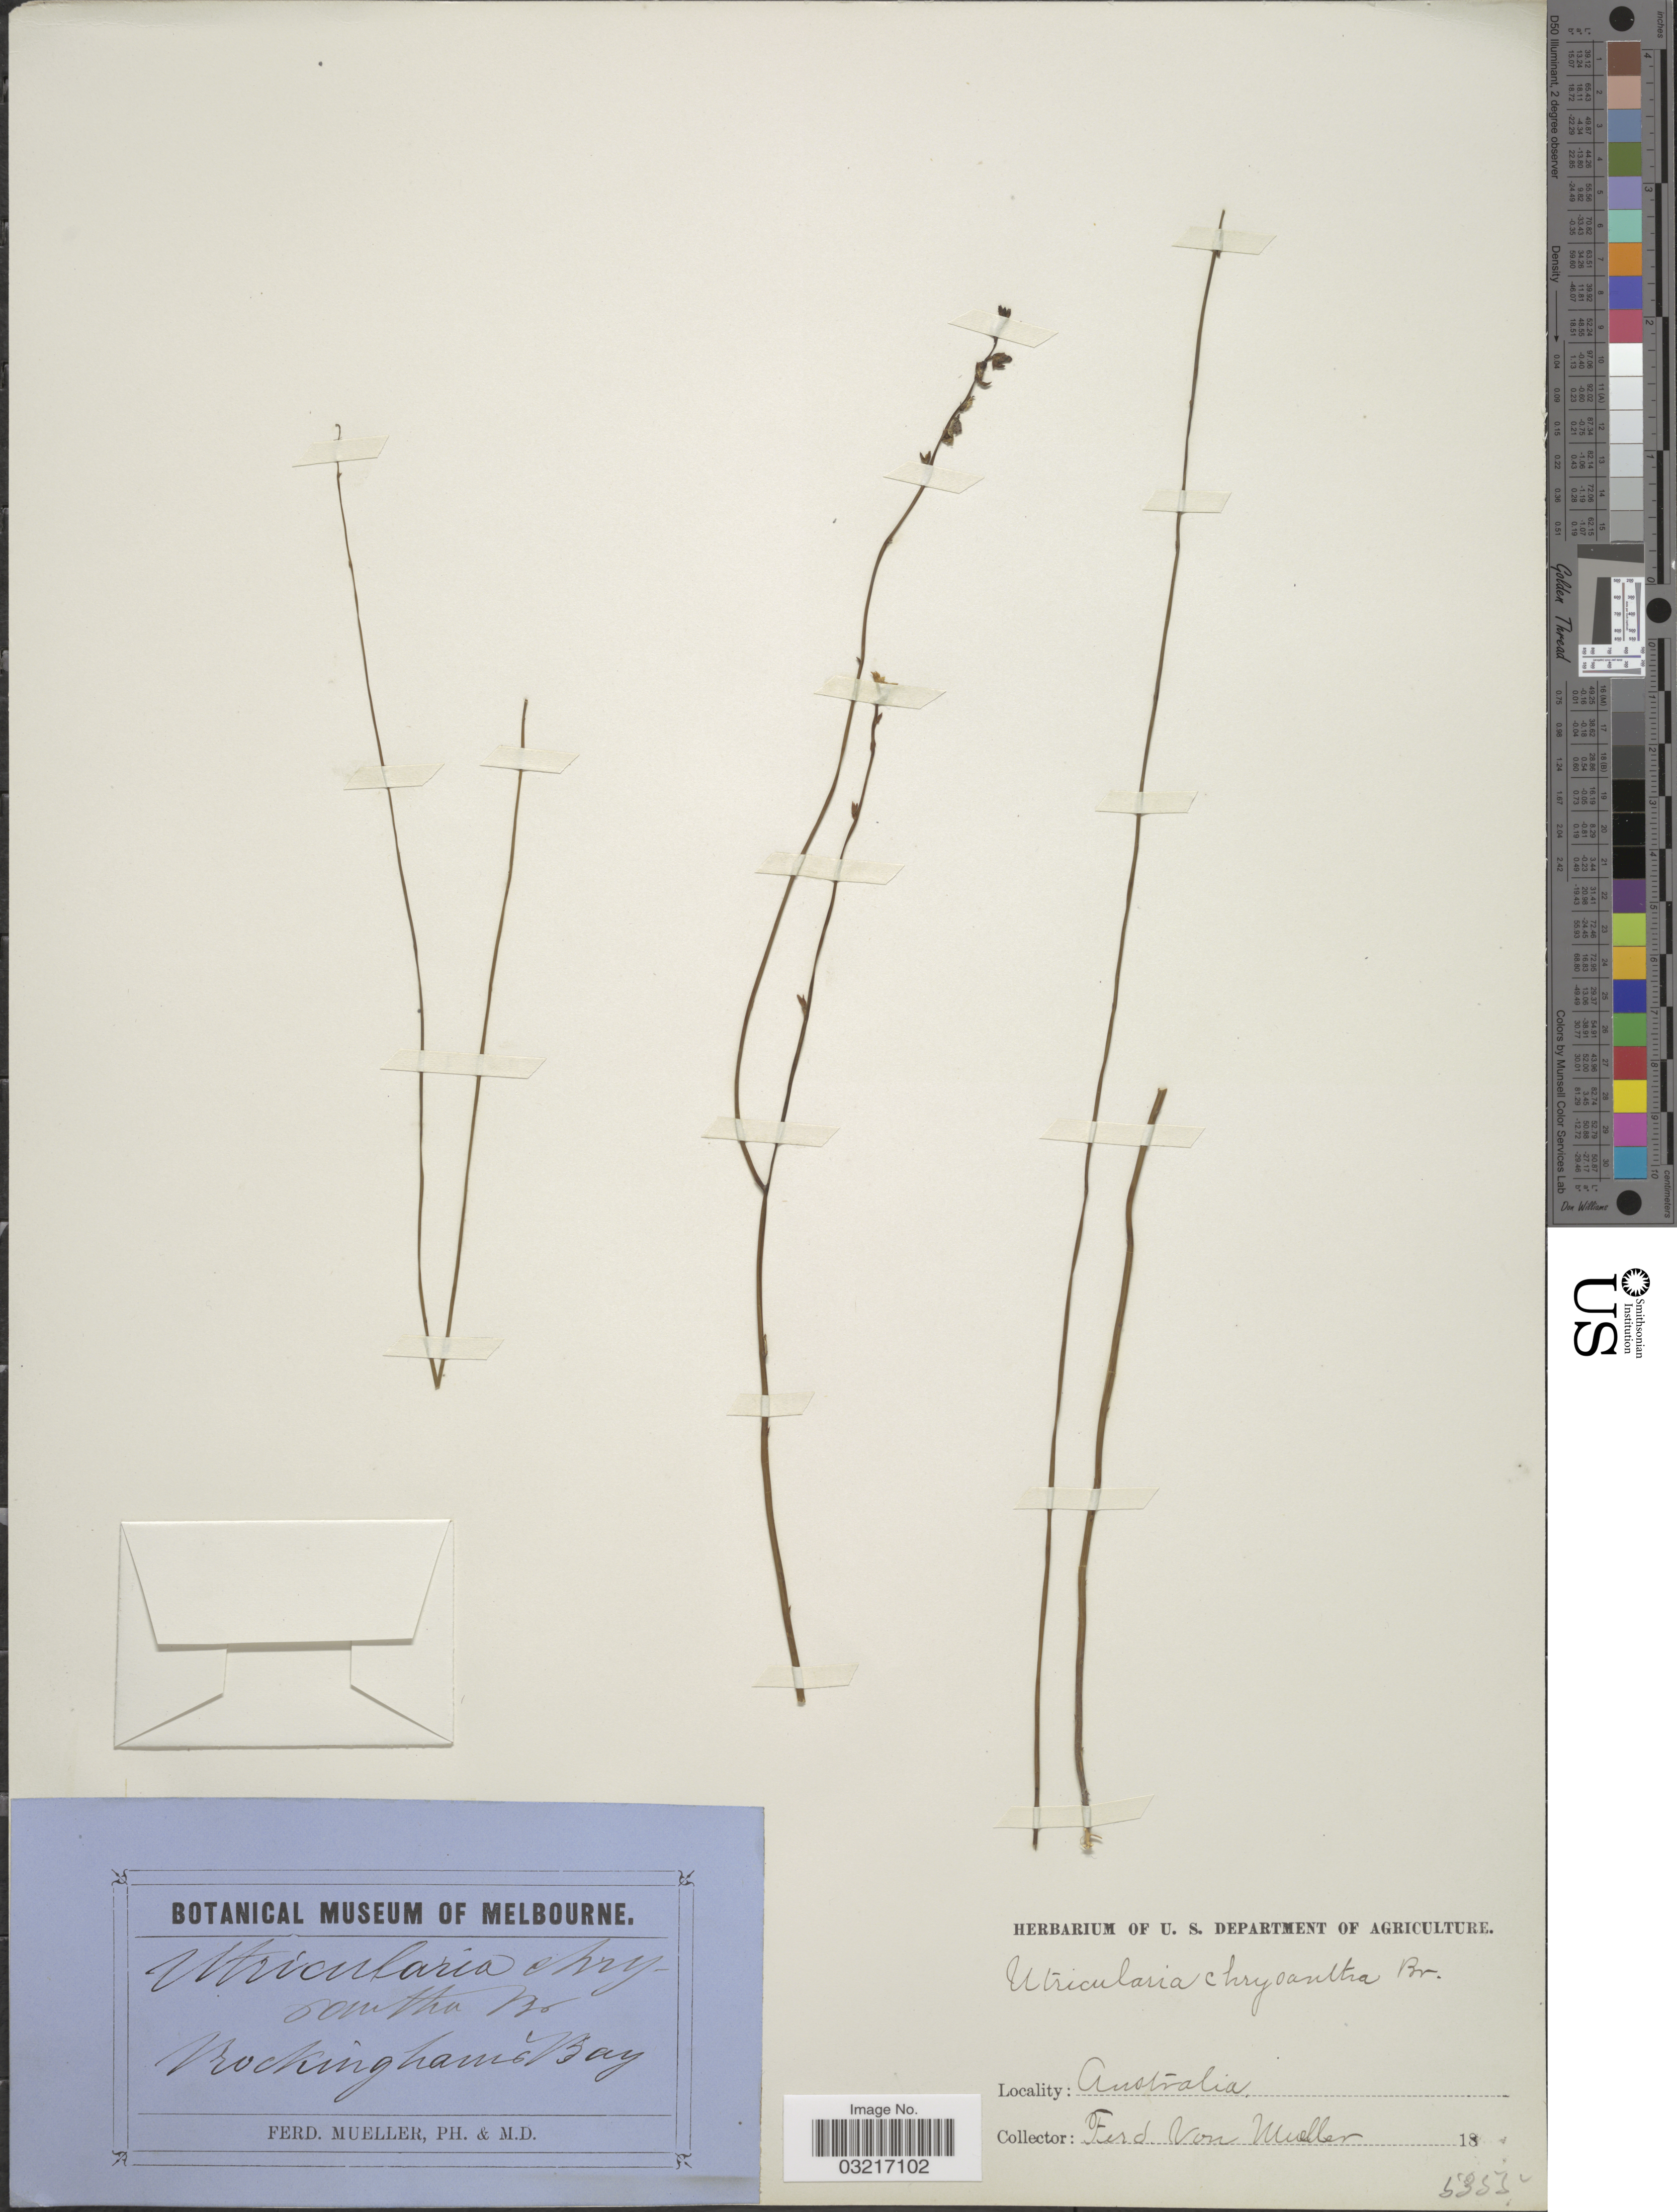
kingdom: Plantae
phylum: Tracheophyta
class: Magnoliopsida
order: Lamiales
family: Lentibulariaceae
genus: Utricularia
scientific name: Utricularia chrysantha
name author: R. Br.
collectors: F. Mueller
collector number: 5355?*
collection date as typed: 18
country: Australia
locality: Rockinghams Bay.